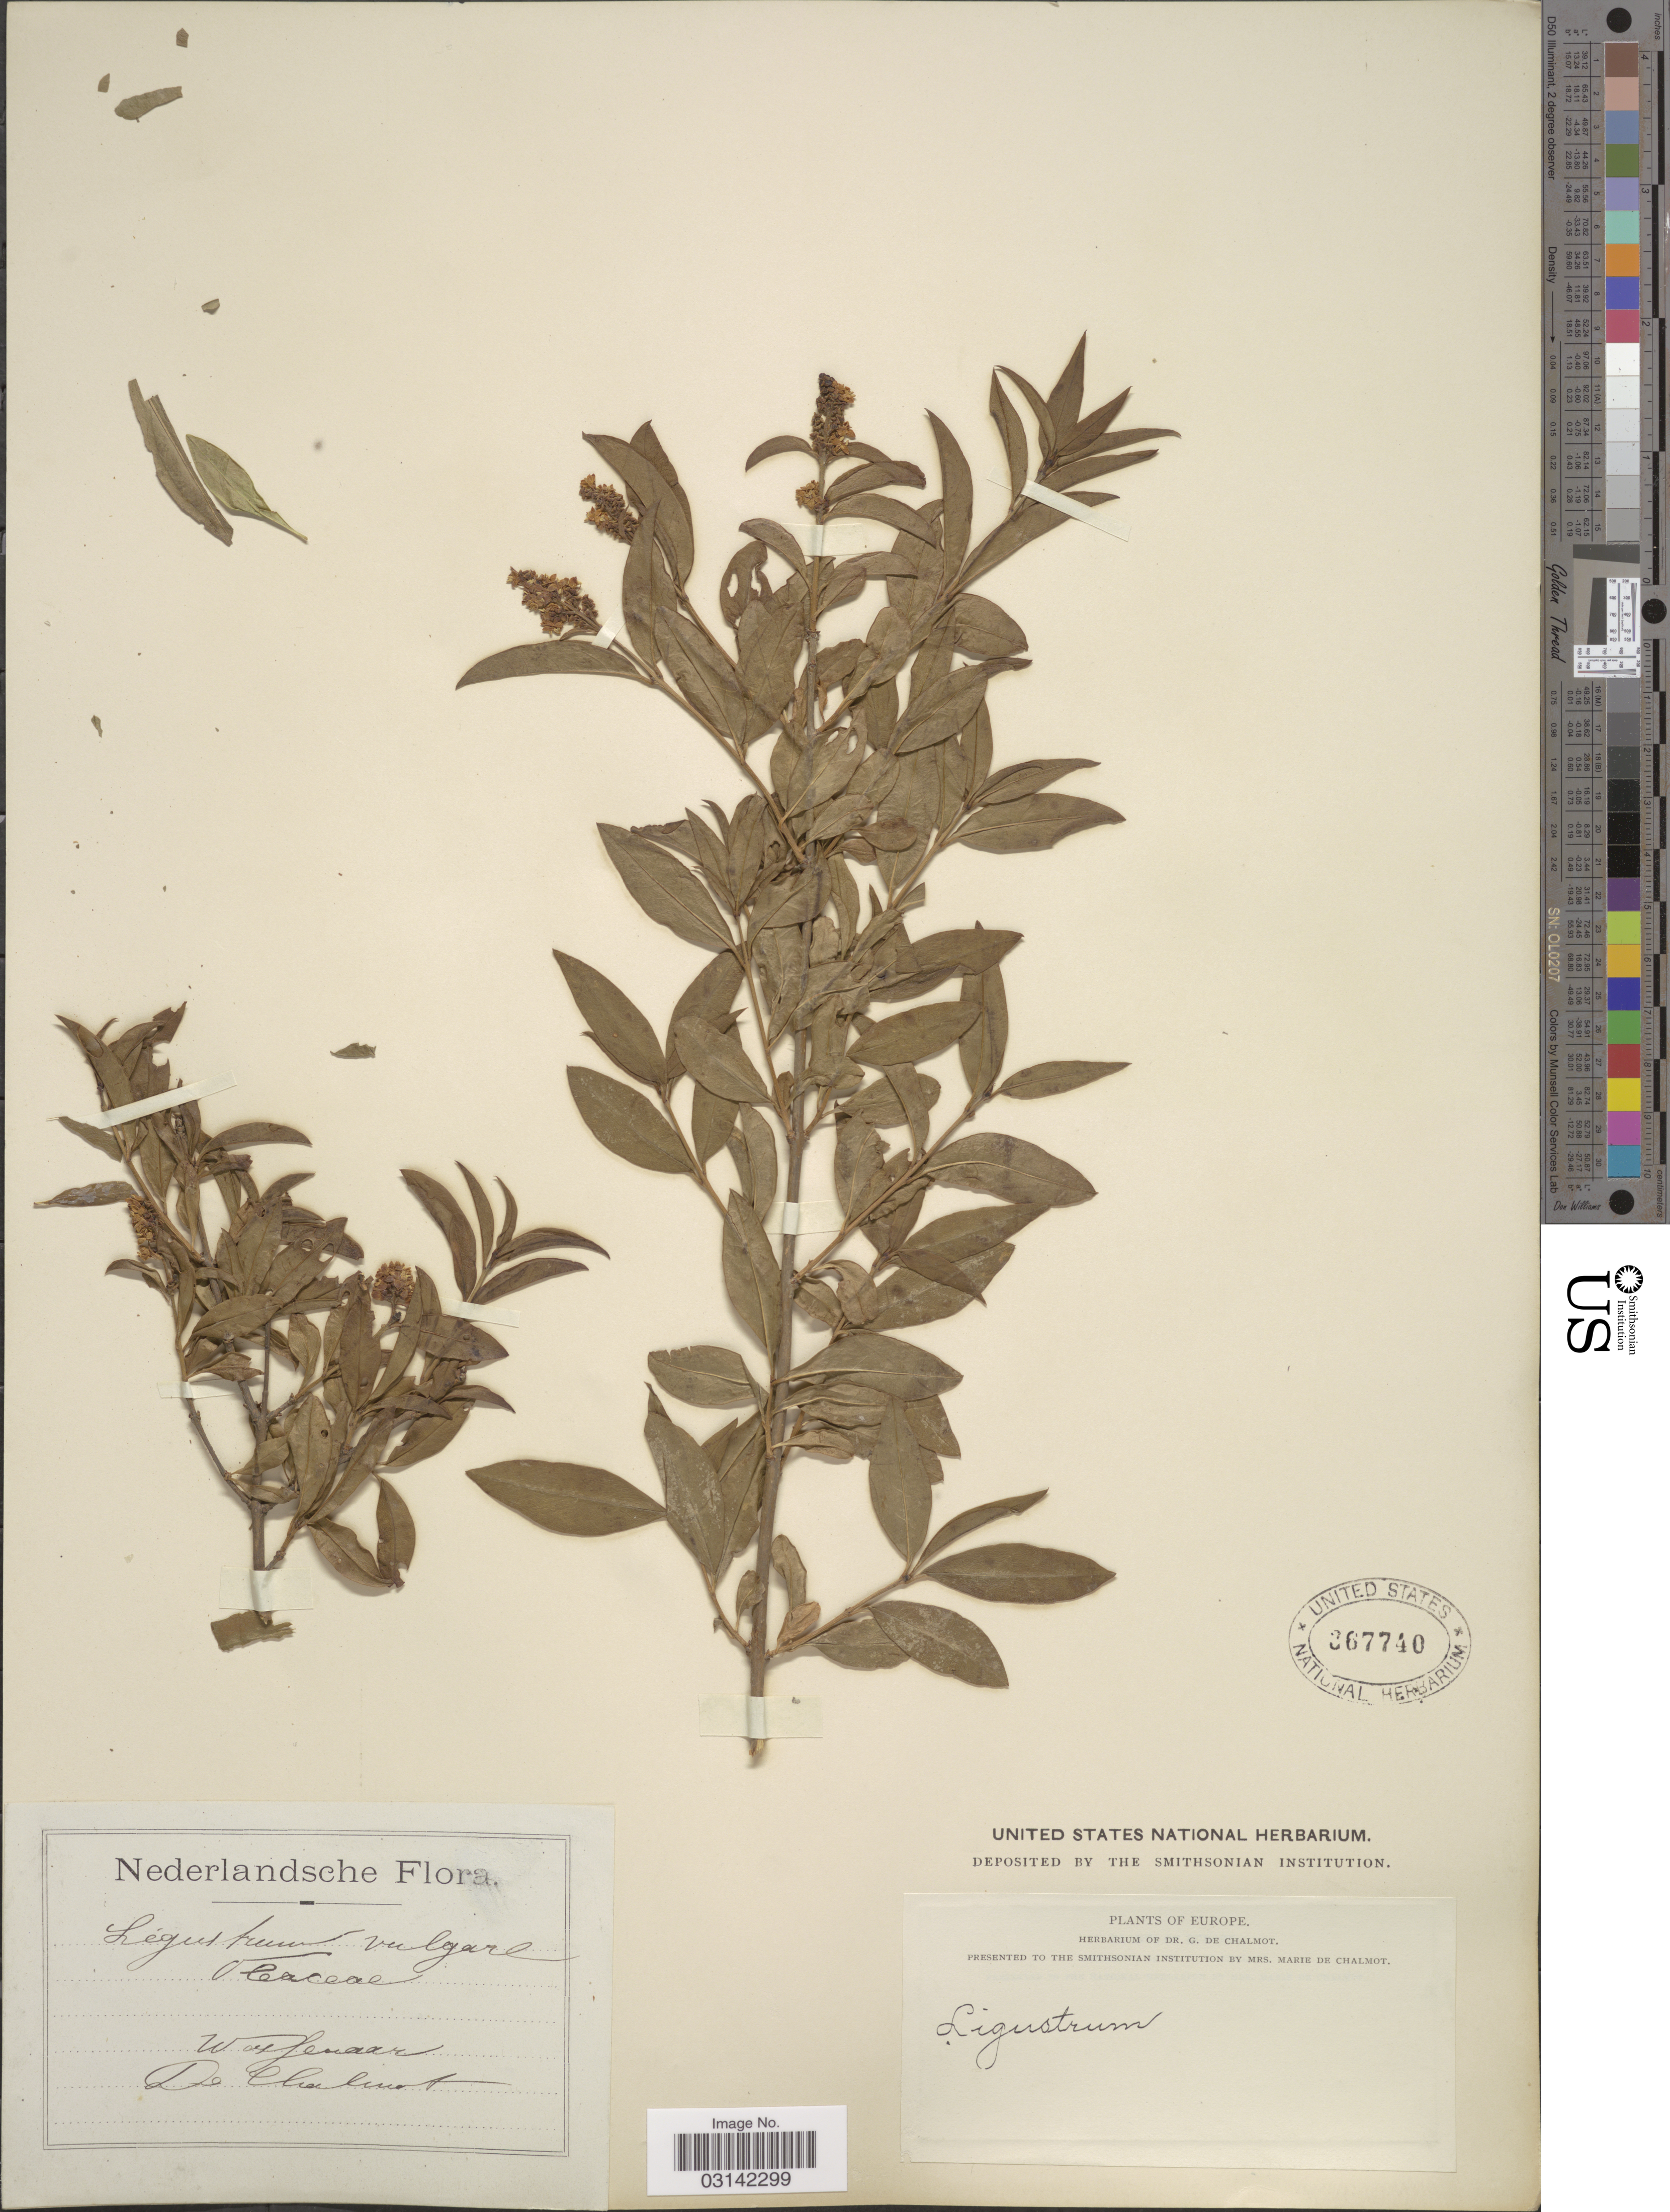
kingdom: Plantae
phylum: Tracheophyta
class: Magnoliopsida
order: Lamiales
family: Oleaceae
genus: Ligustrum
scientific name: Ligustrum vulgare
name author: L.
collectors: G. de Chalmot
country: Netherlands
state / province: Zuid Holland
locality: Wassenaar.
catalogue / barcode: US 367740